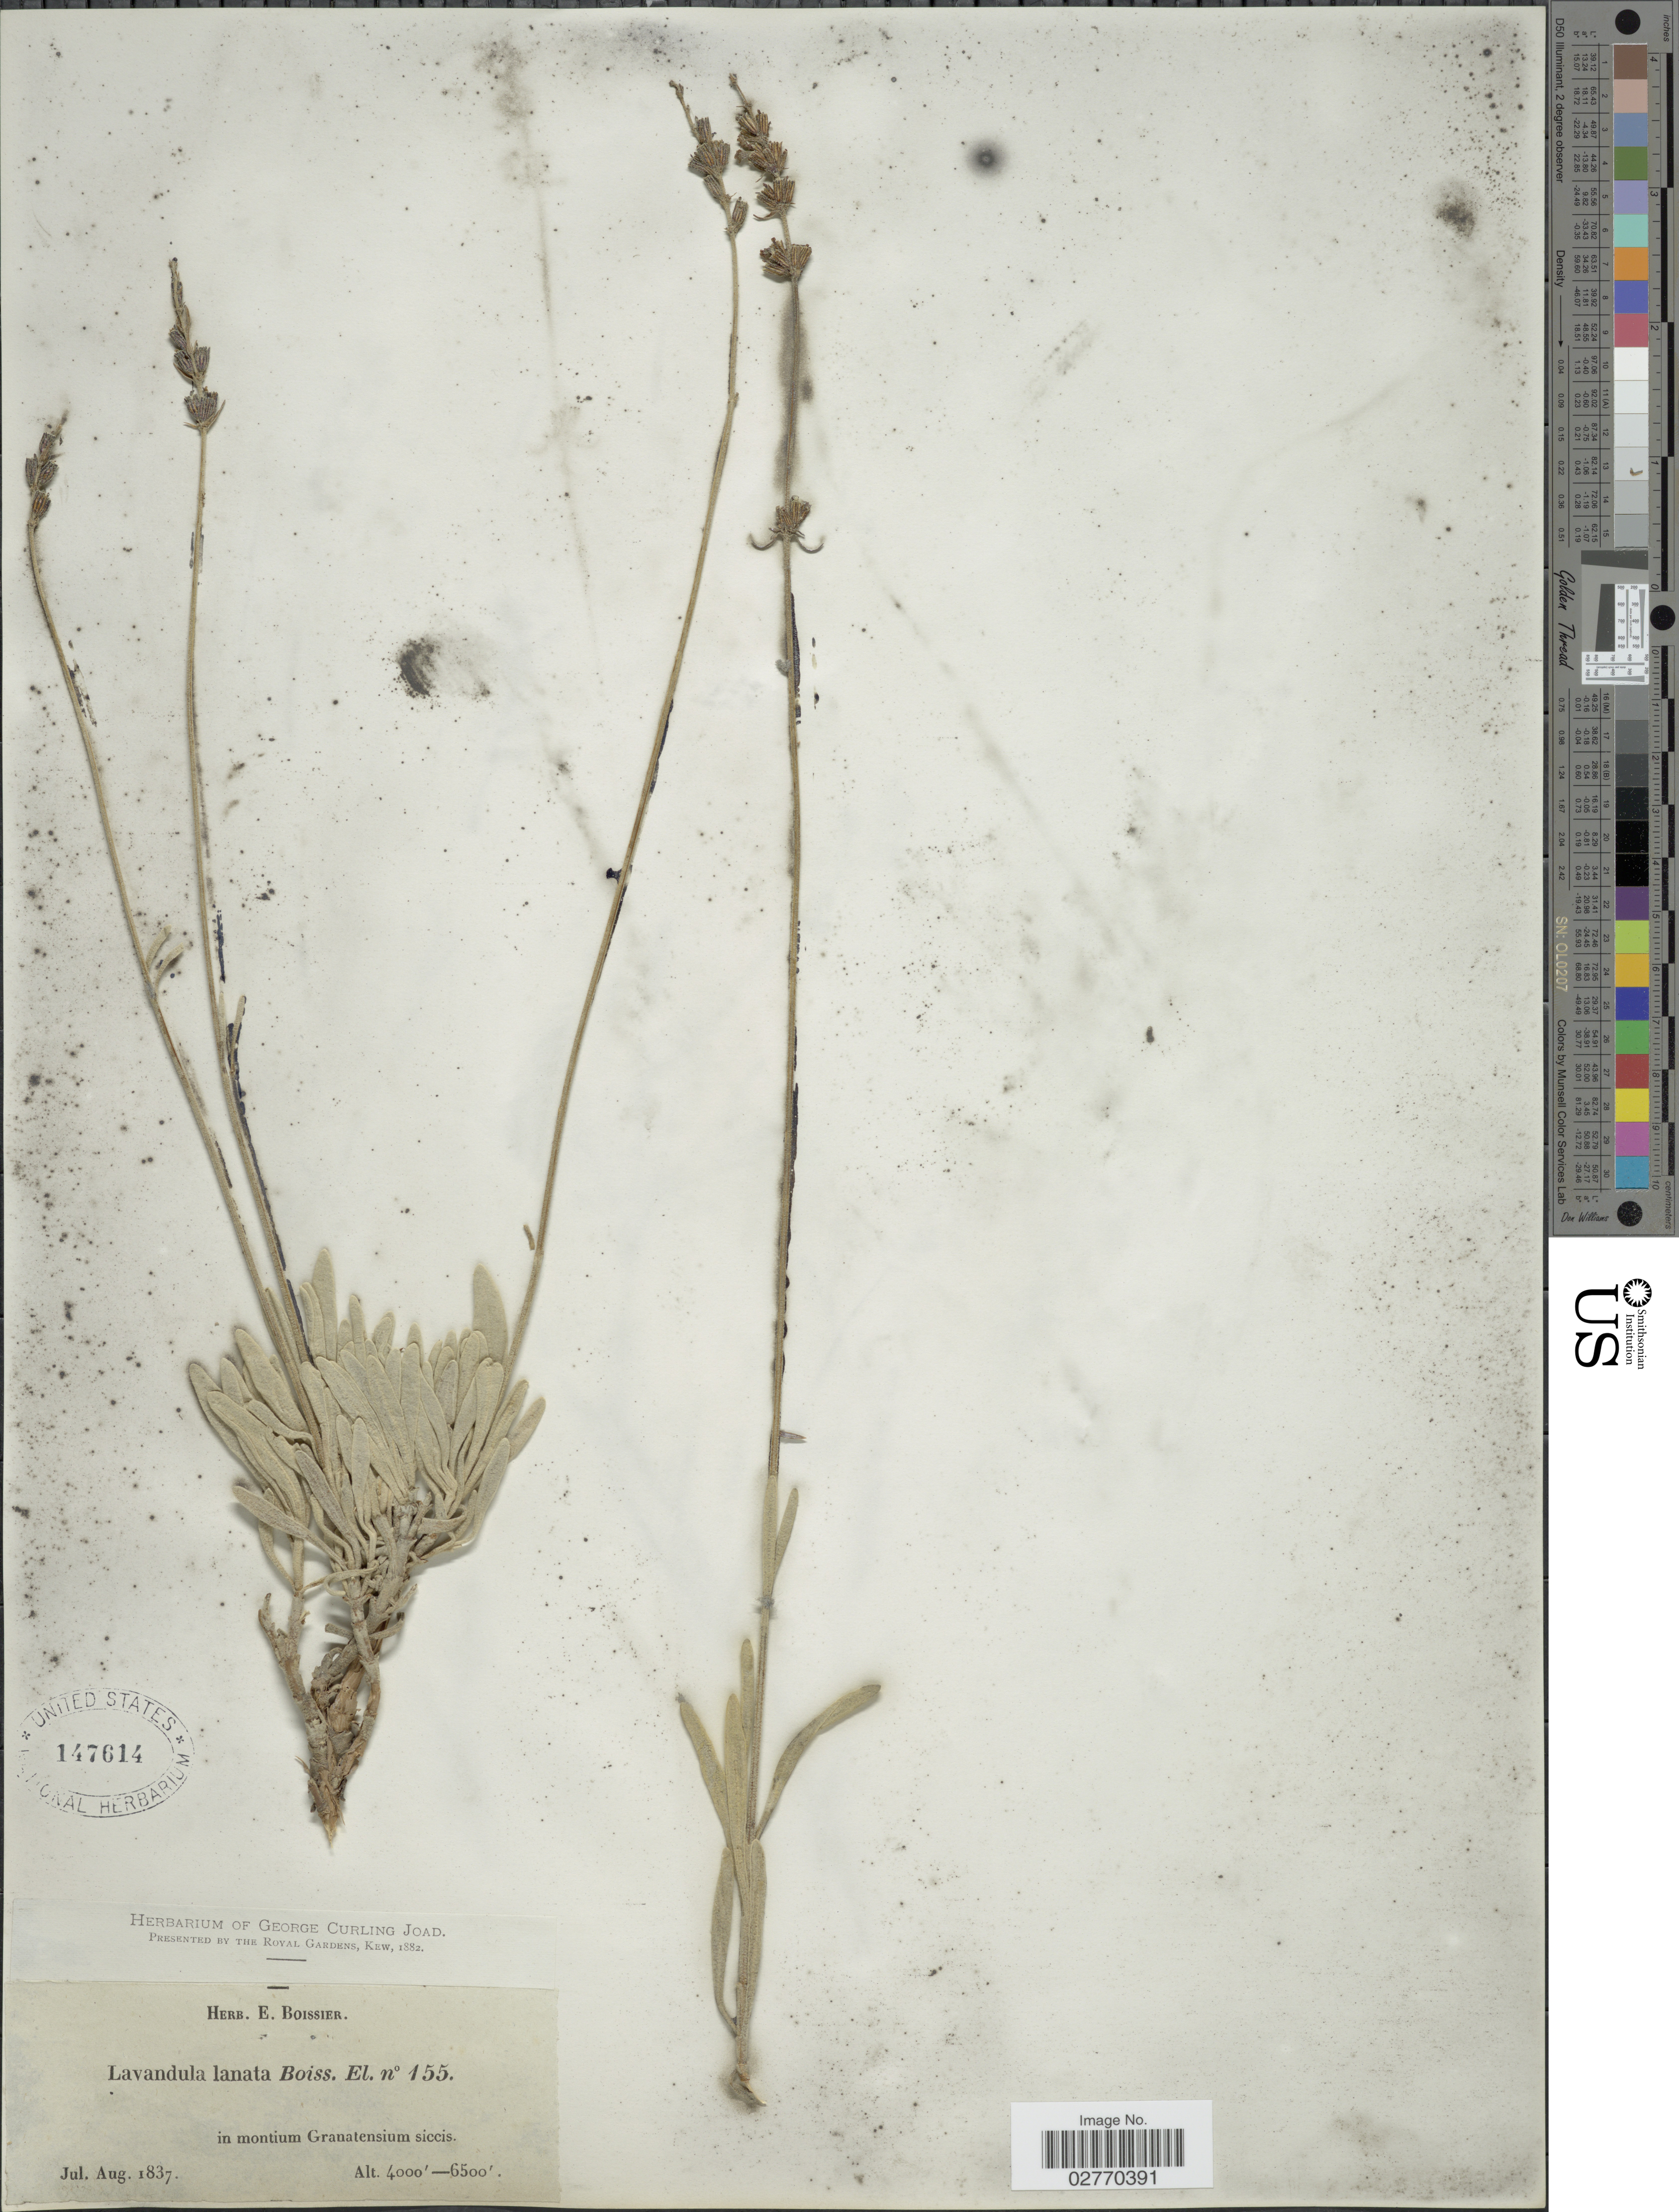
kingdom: Plantae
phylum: Tracheophyta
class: Magnoliopsida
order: Lamiales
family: Lamiaceae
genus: Lavandula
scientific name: Lavandula lanata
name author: Boiss.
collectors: ex herb. E. Boissier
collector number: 155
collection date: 1837-07/1837-08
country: Spain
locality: In montium Granatensium siccis.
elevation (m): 1219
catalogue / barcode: US 147614